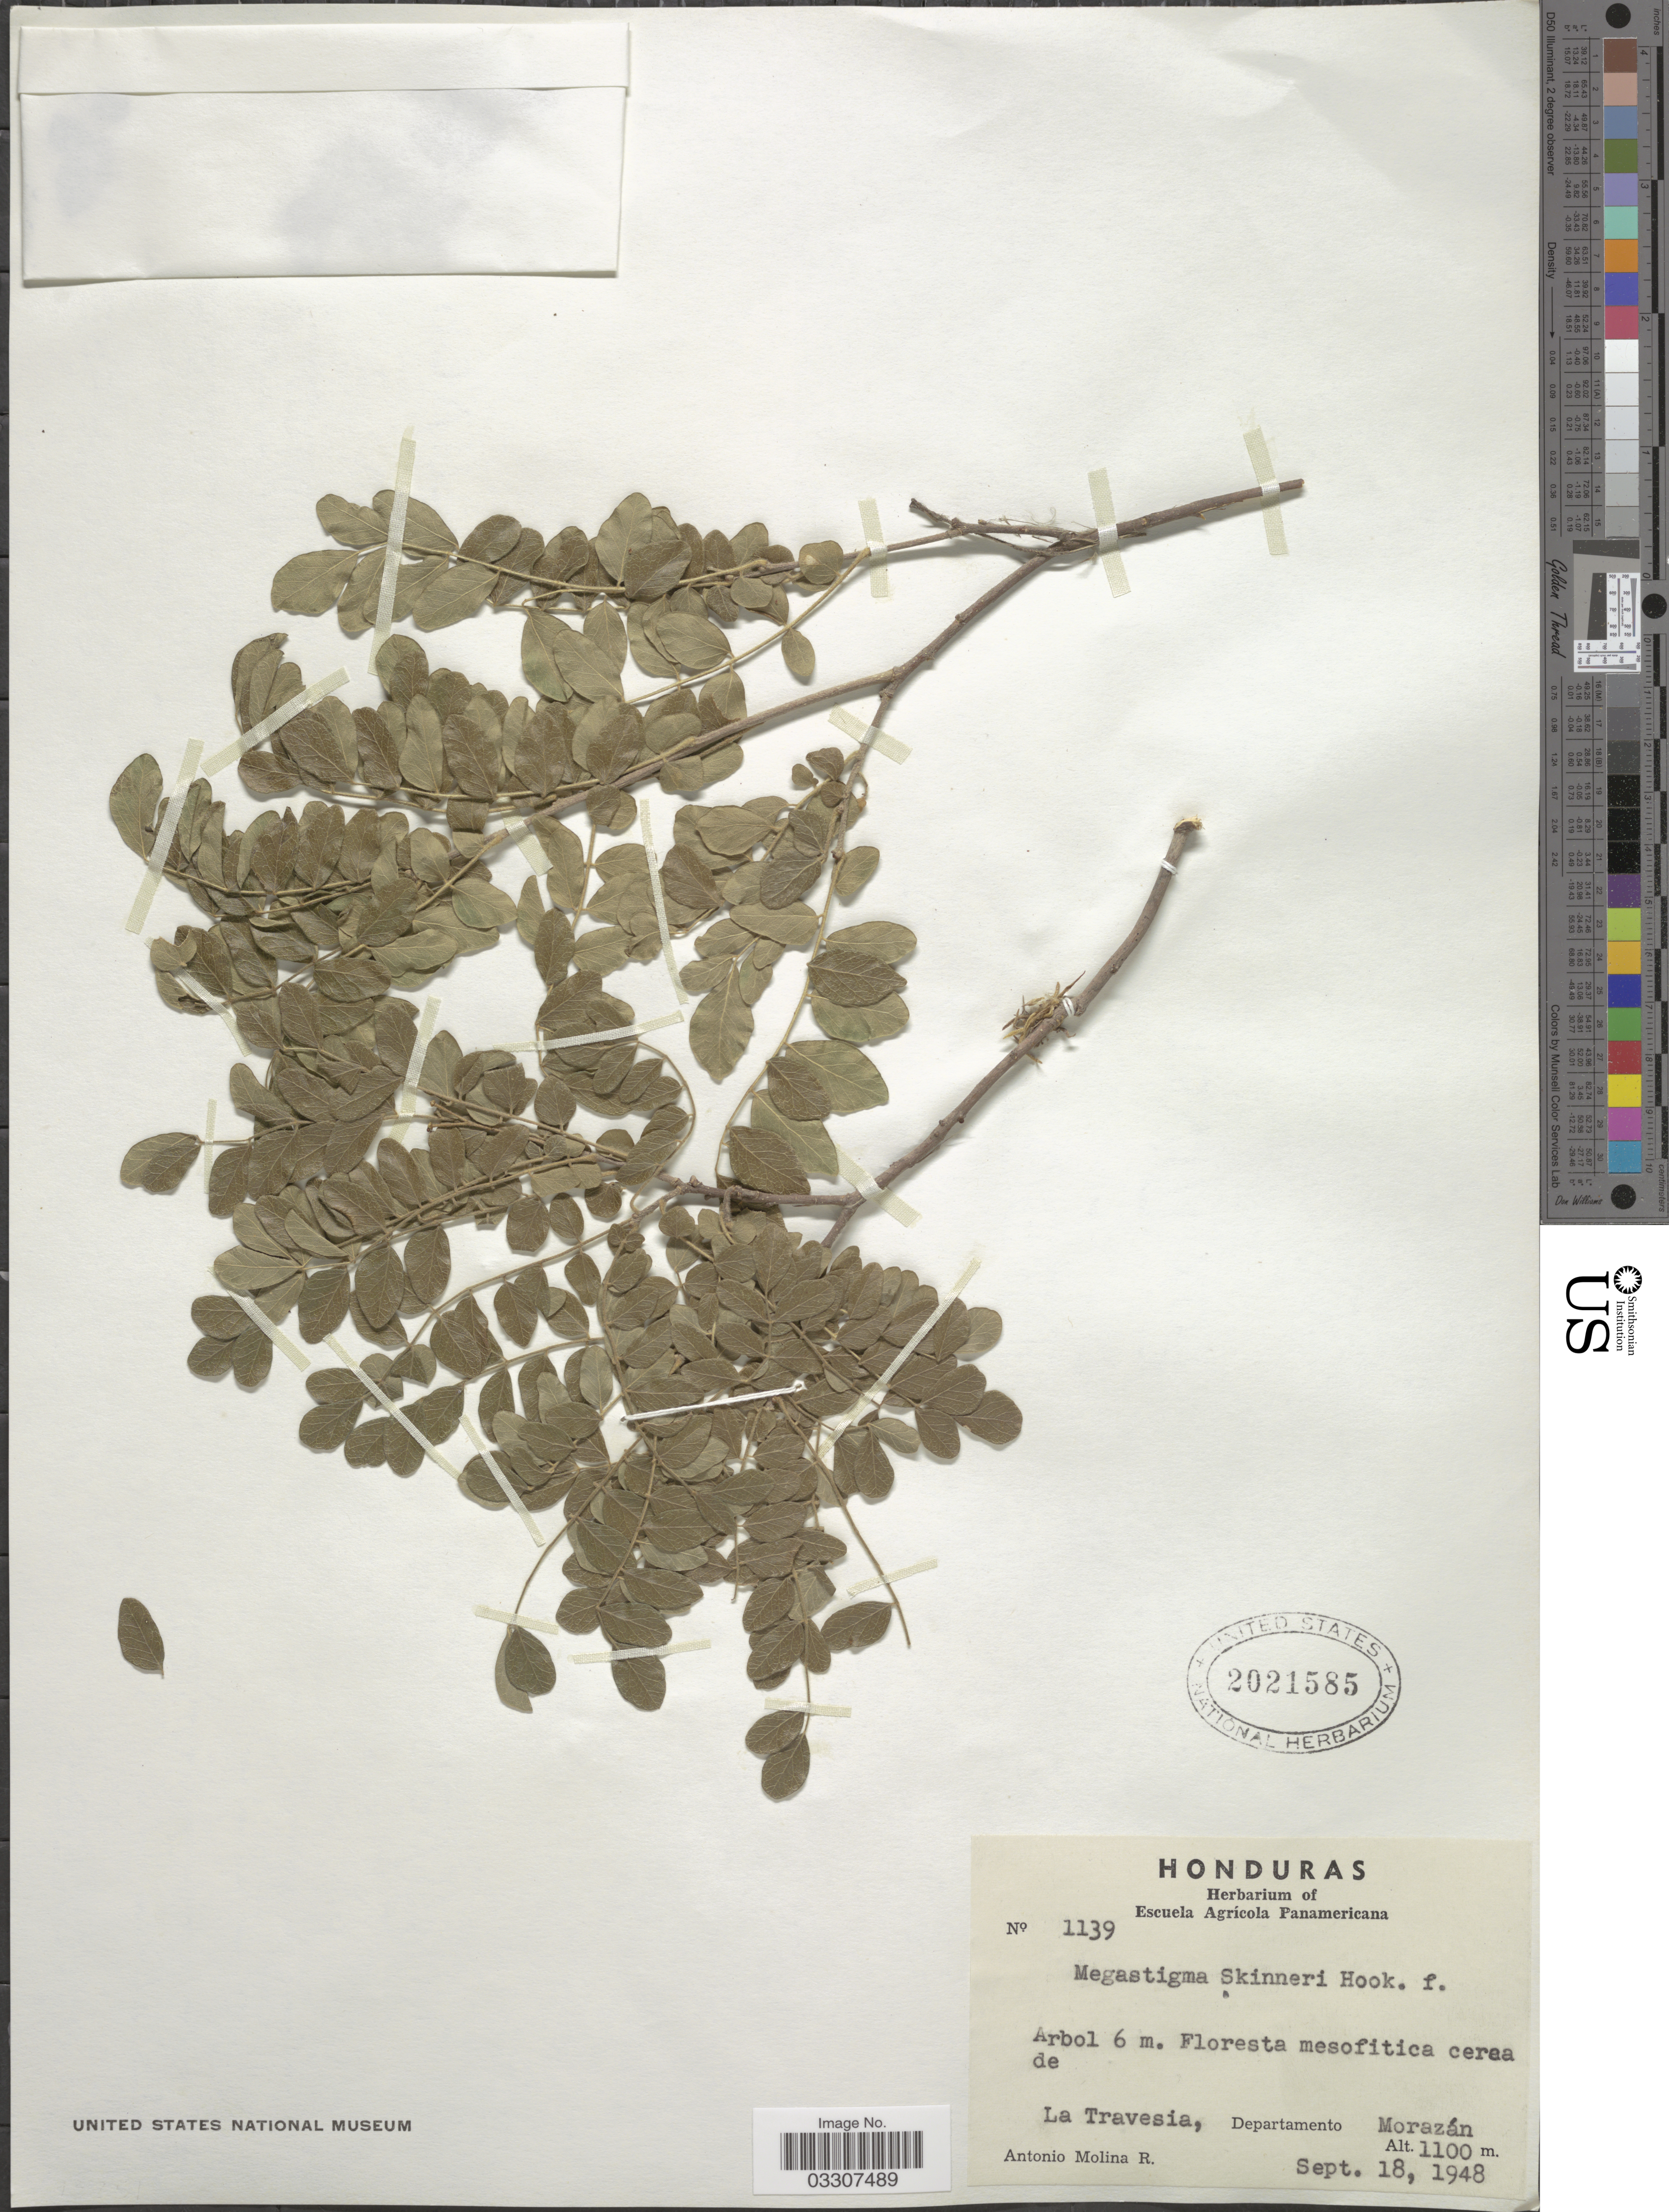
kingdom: Plantae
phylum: Tracheophyta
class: Magnoliopsida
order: Sapindales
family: Rutaceae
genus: Megastigma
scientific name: Megastigma skinneri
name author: Hook. f.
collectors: A. Molina R.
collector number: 1139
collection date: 1948-09-18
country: Honduras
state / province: Fco. Morazán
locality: La Travesia, Departamento Morazán.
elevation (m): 1100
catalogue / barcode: US 2021585